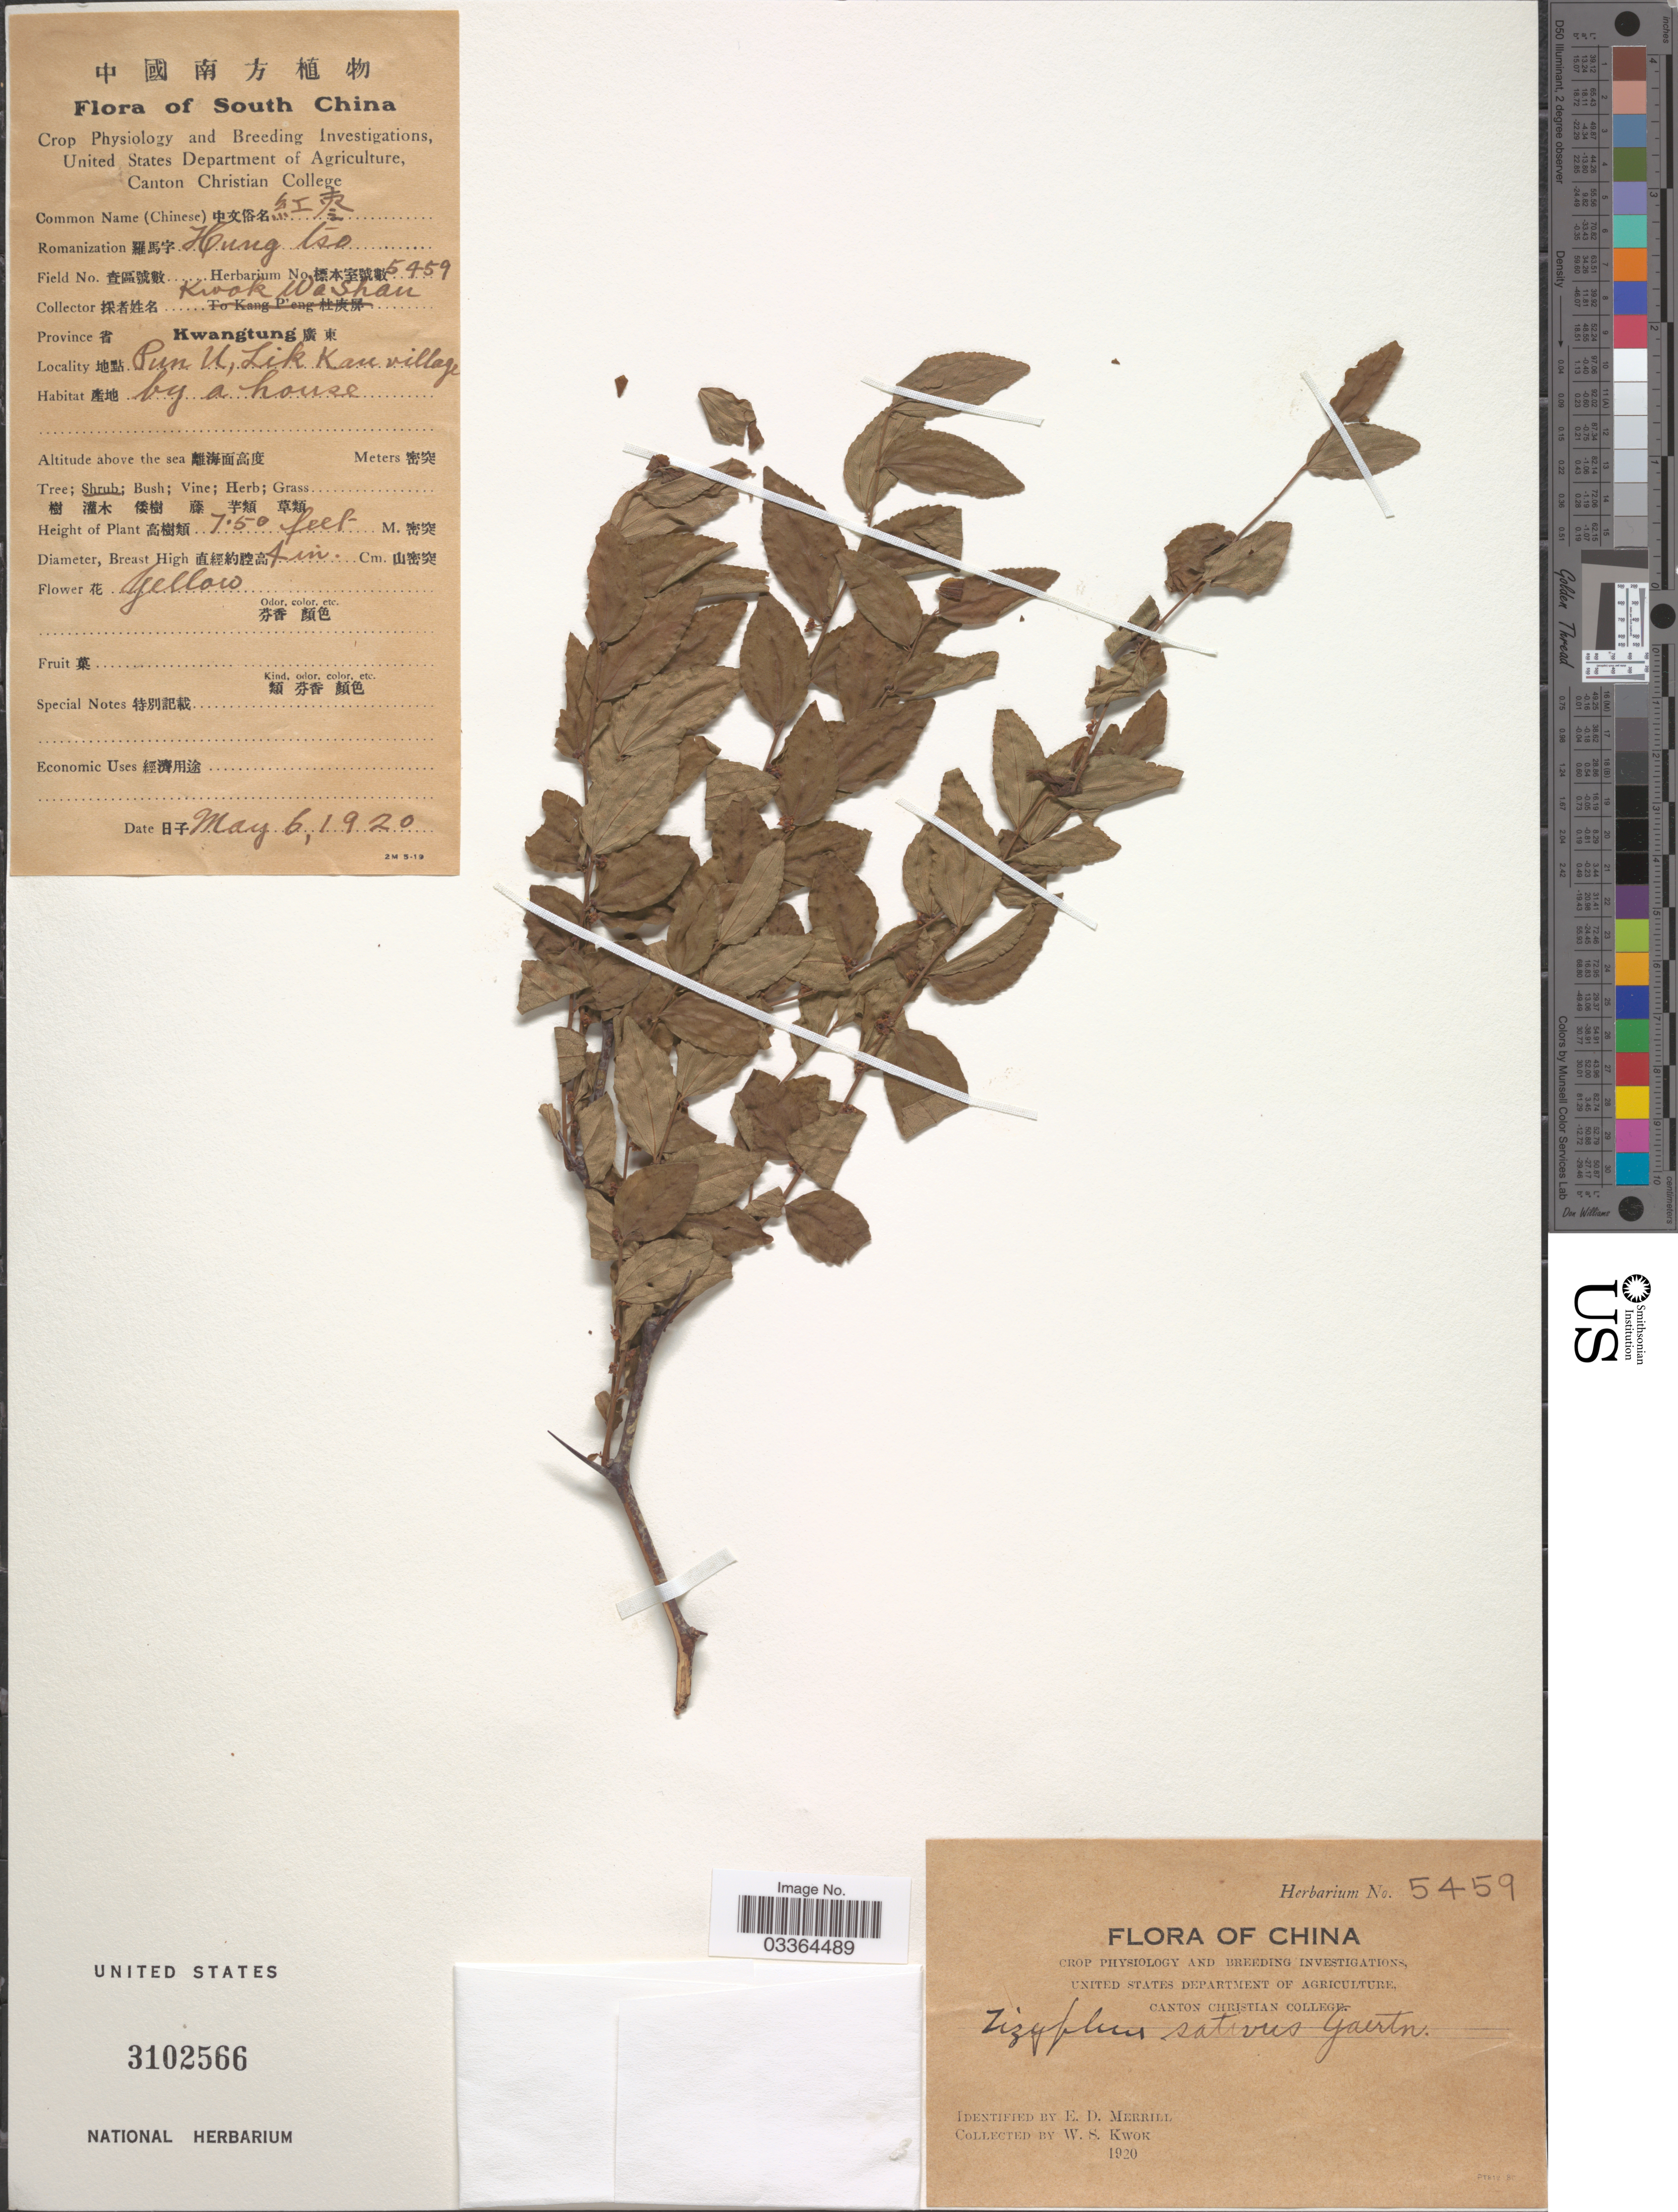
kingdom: Plantae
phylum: Tracheophyta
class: Magnoliopsida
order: Rosales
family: Rhamnaceae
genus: Ziziphus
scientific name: Ziziphus sativa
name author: Gaertn.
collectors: K. Shau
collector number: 5459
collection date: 1920-05-06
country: China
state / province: Guangdong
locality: Kwangtung. Pun U, Lik Kau [interpreted] village, by a house.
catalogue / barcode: US 3102566